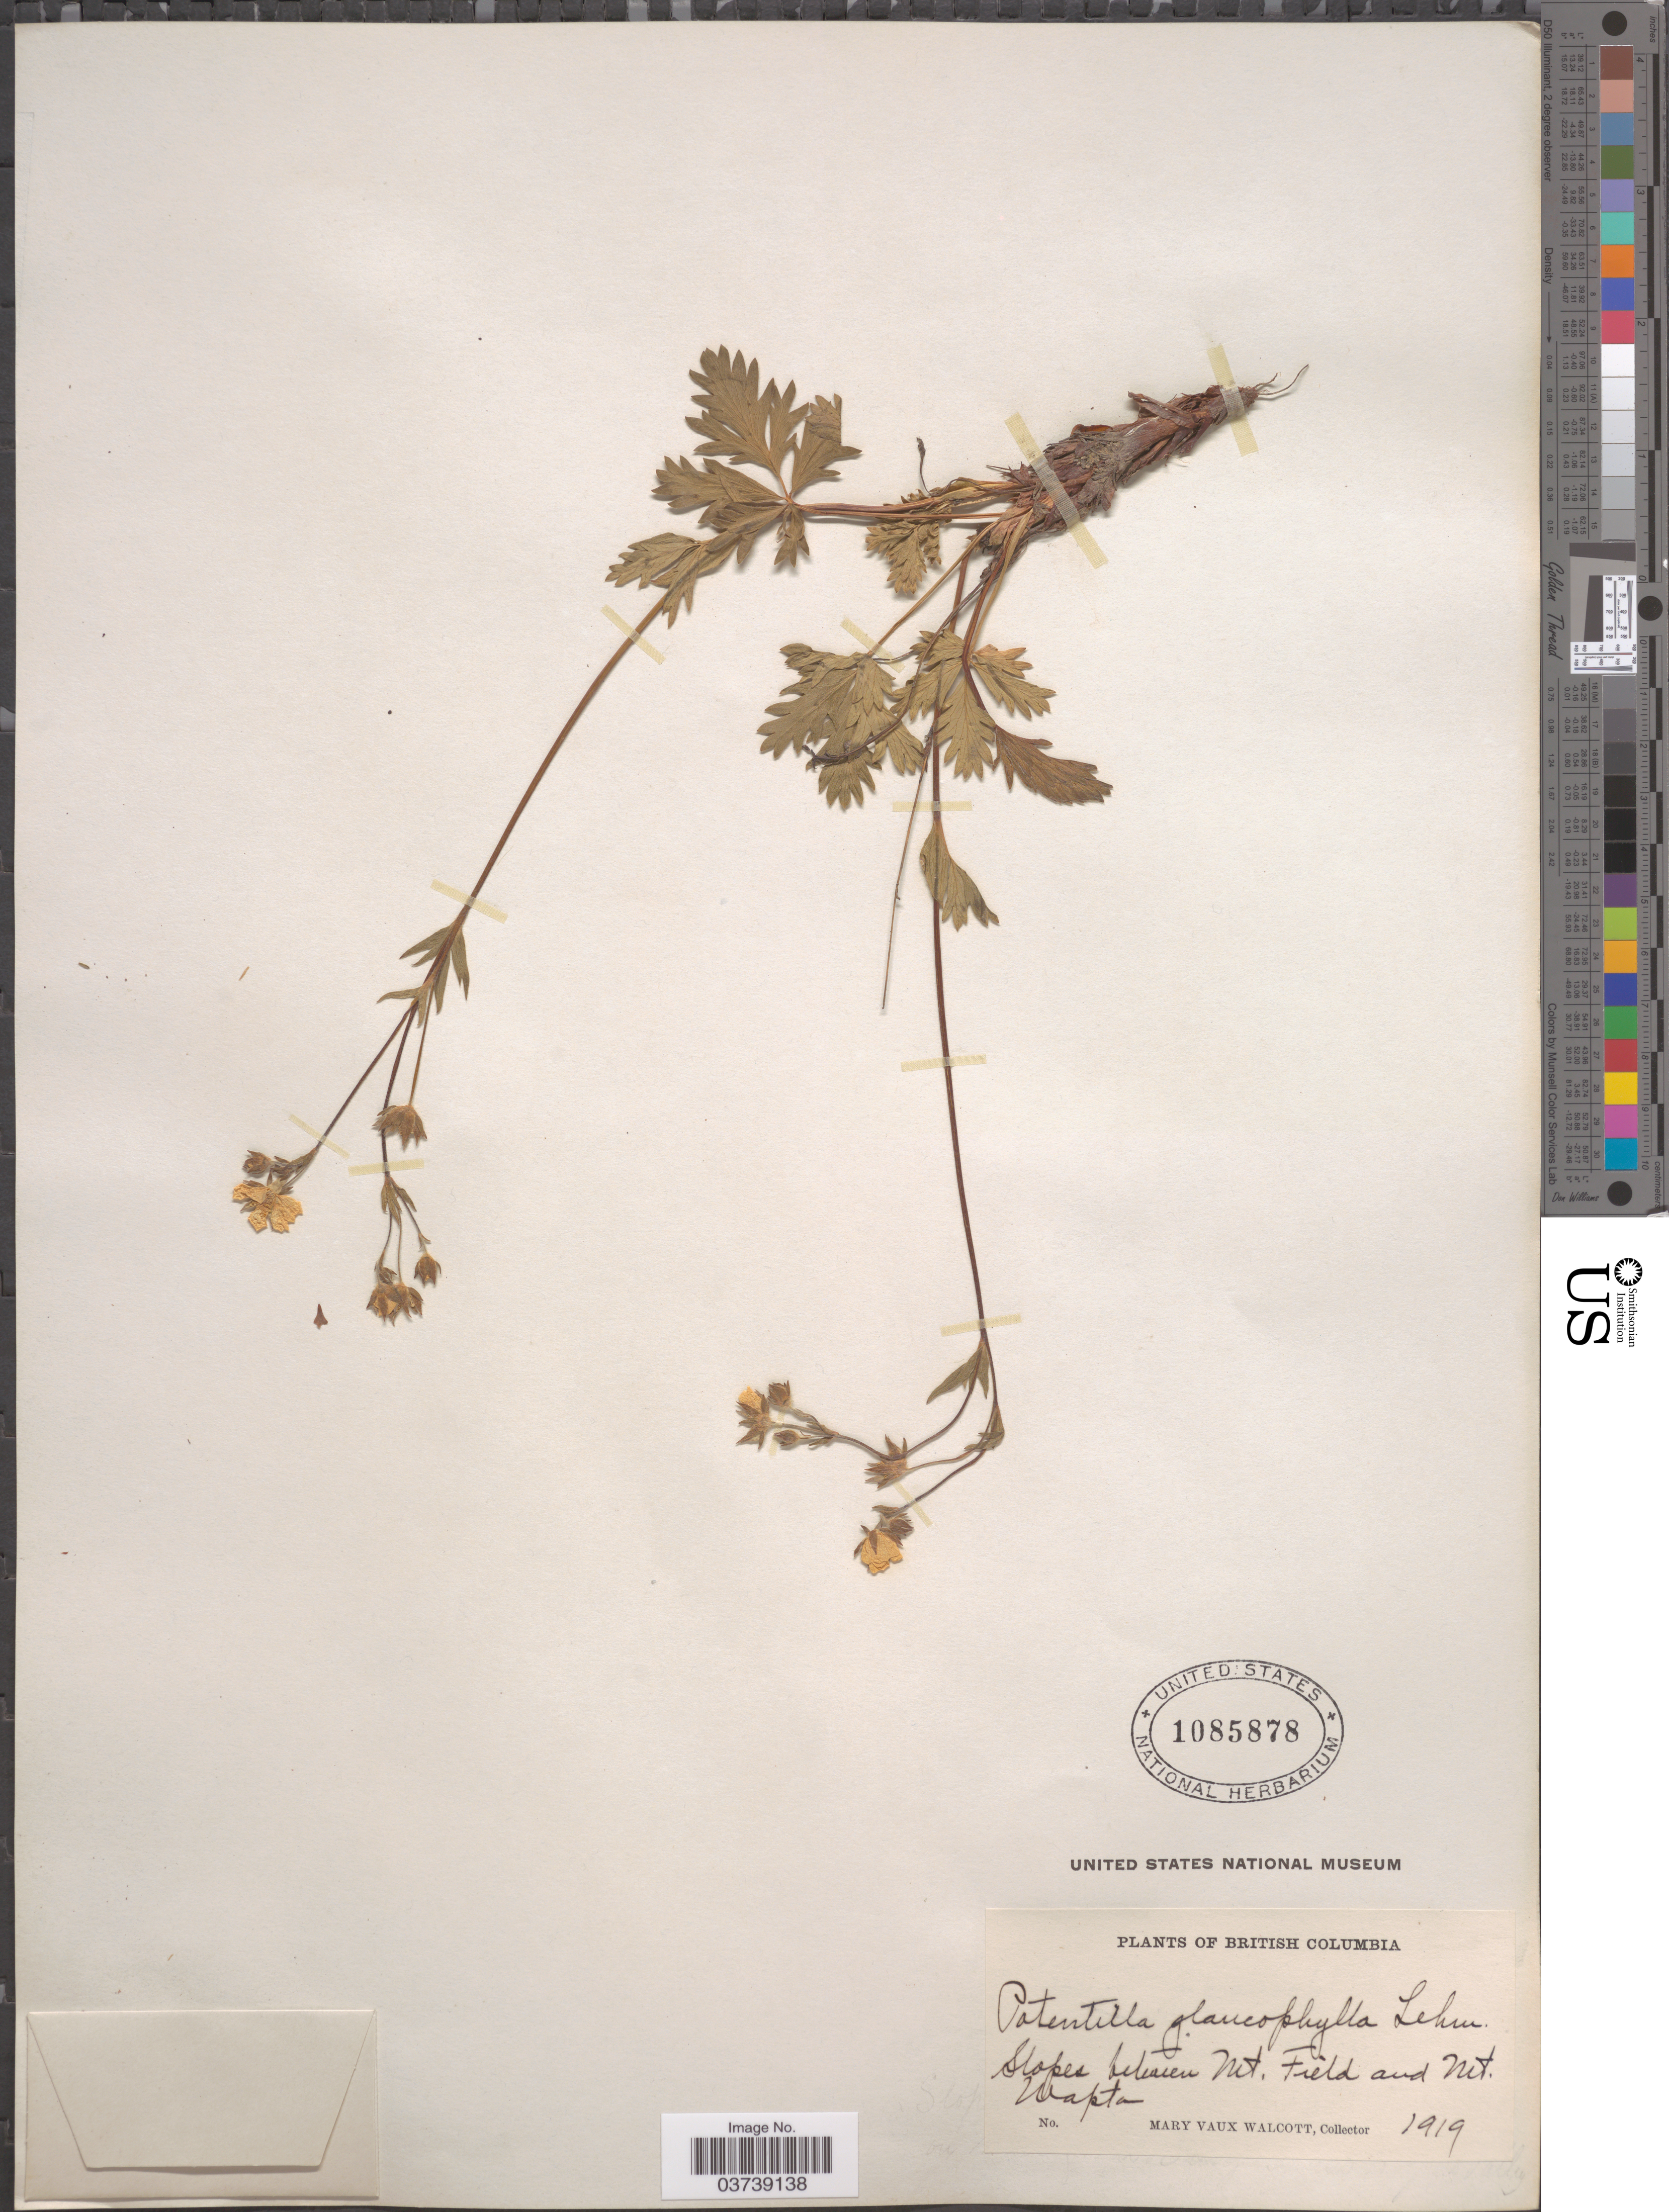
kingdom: Plantae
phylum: Tracheophyta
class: Magnoliopsida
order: Rosales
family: Rosaceae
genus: Potentilla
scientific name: Potentilla diversifolia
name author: Lehm.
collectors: M. Walcott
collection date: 1919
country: Canada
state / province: British Columbia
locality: Slopes between Mt. Field and Mt. Wapta.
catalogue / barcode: US 1085878